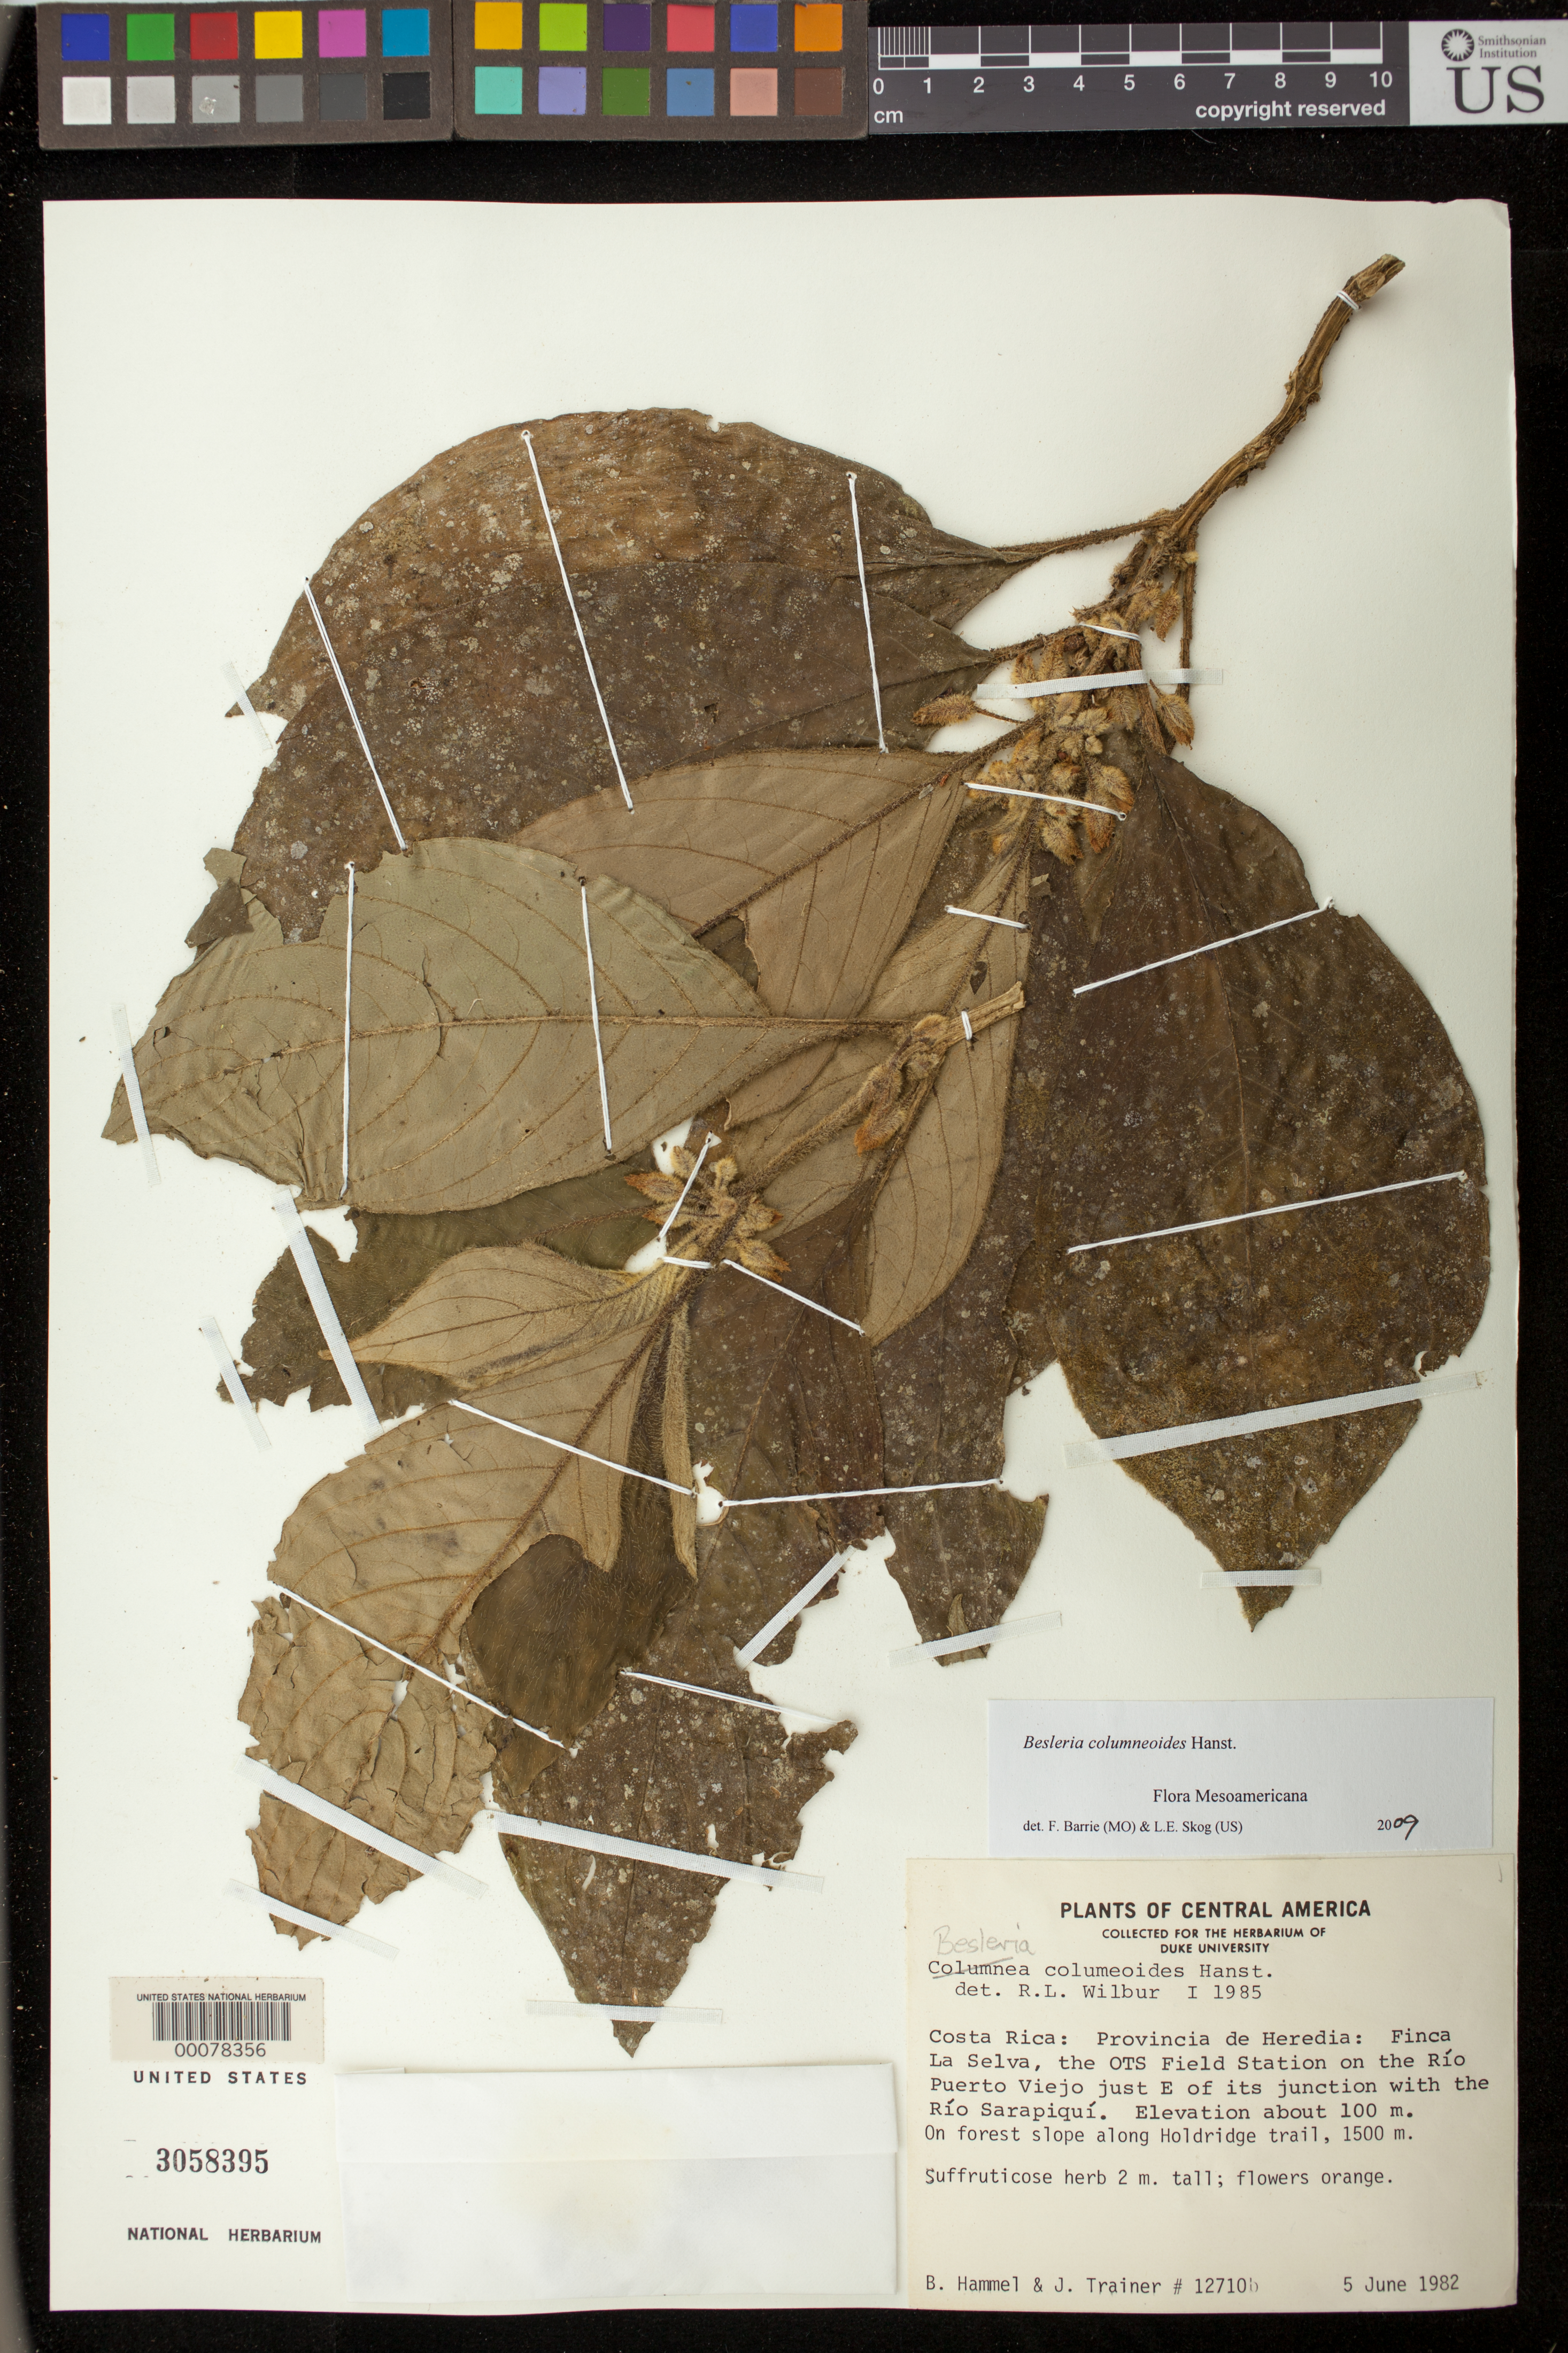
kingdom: Plantae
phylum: Tracheophyta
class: Magnoliopsida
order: Lamiales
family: Gesneriaceae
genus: Besleria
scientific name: Besleria columneoides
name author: Hanst.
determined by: Wilbur, R. L.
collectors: B. Hammel & J. Trainer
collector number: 12710 b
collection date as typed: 05 Jun 1982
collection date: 1982-06-05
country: Costa Rica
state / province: Heredia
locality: Finca La Selva, the OTS Field Station on the Rio Puerto Viejo just E of its junction with the Rio Sarapiqui, along Holdridge trail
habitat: On forest slope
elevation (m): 100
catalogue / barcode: US 3058395